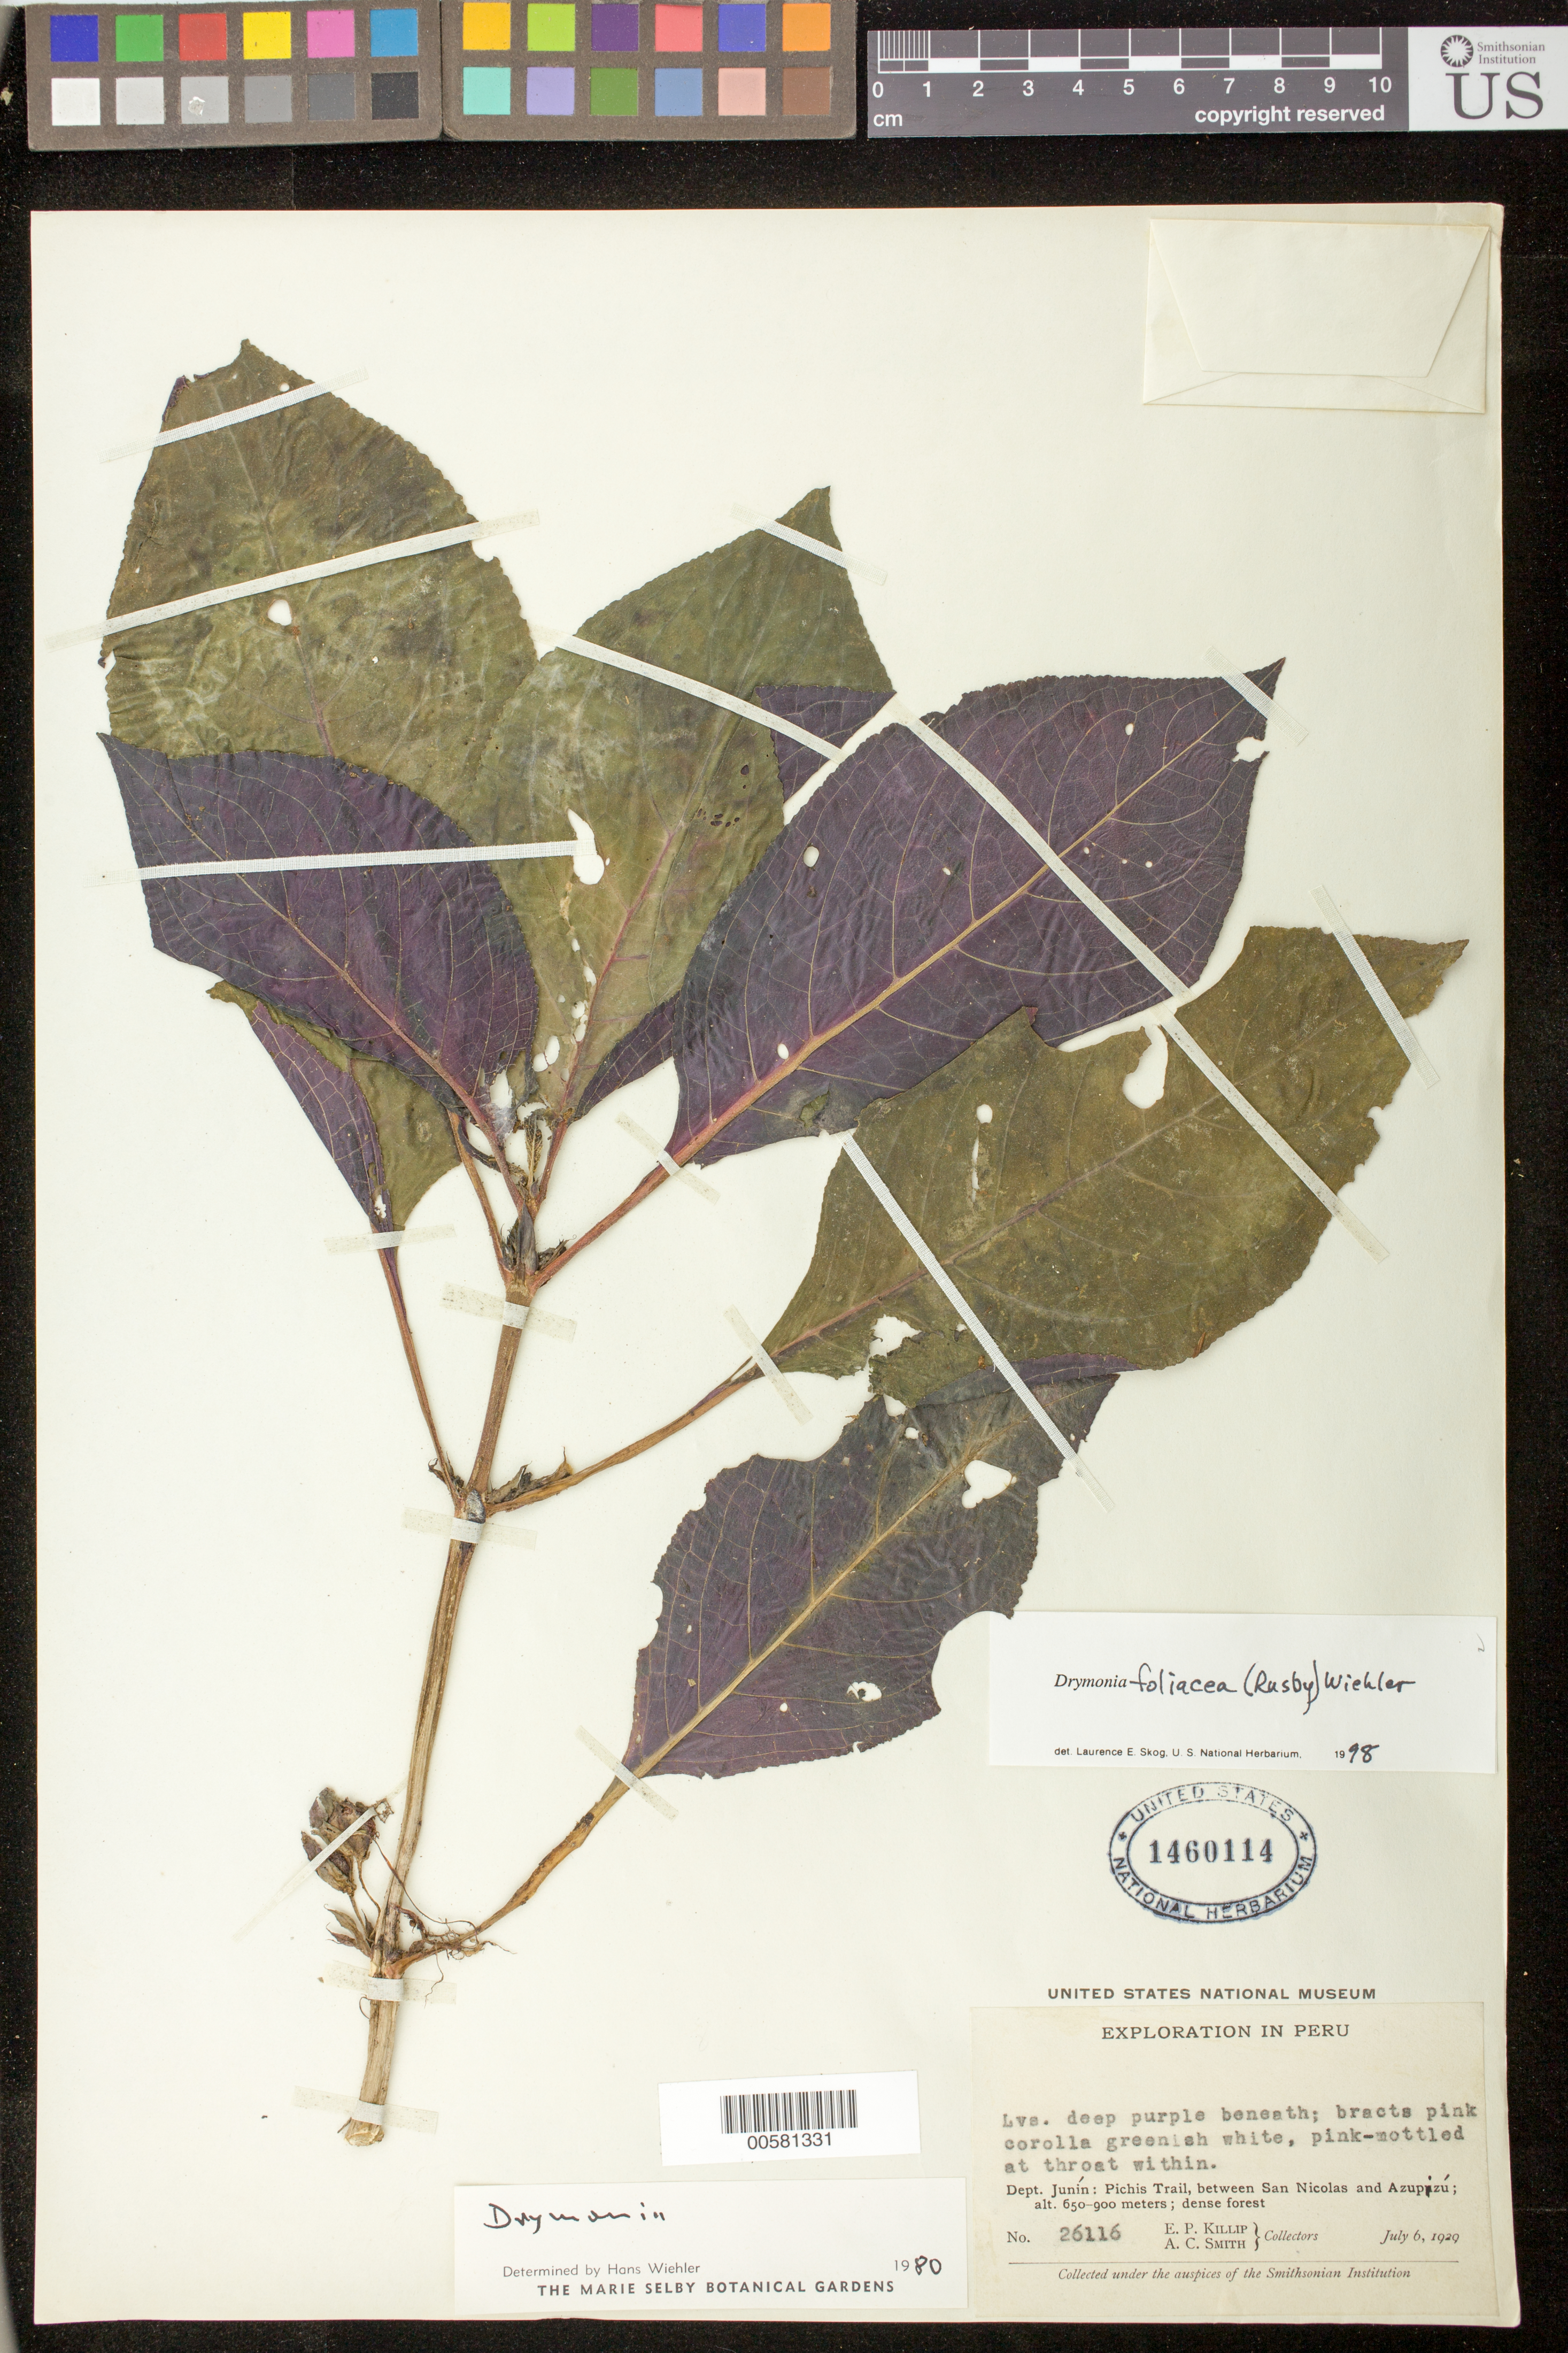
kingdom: Plantae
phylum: Tracheophyta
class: Magnoliopsida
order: Lamiales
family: Gesneriaceae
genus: Drymonia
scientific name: Drymonia foliacea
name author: (Rusby) Wiehler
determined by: Skog, Laurence E.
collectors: E. P. Killip & A. C. Smith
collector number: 26116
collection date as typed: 06 Jul 1929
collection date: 1929-07-06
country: Peru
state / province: Junín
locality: Pichis trail, between San Nicolas and Azupizú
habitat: Dense forest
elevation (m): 650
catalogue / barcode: US 1460114